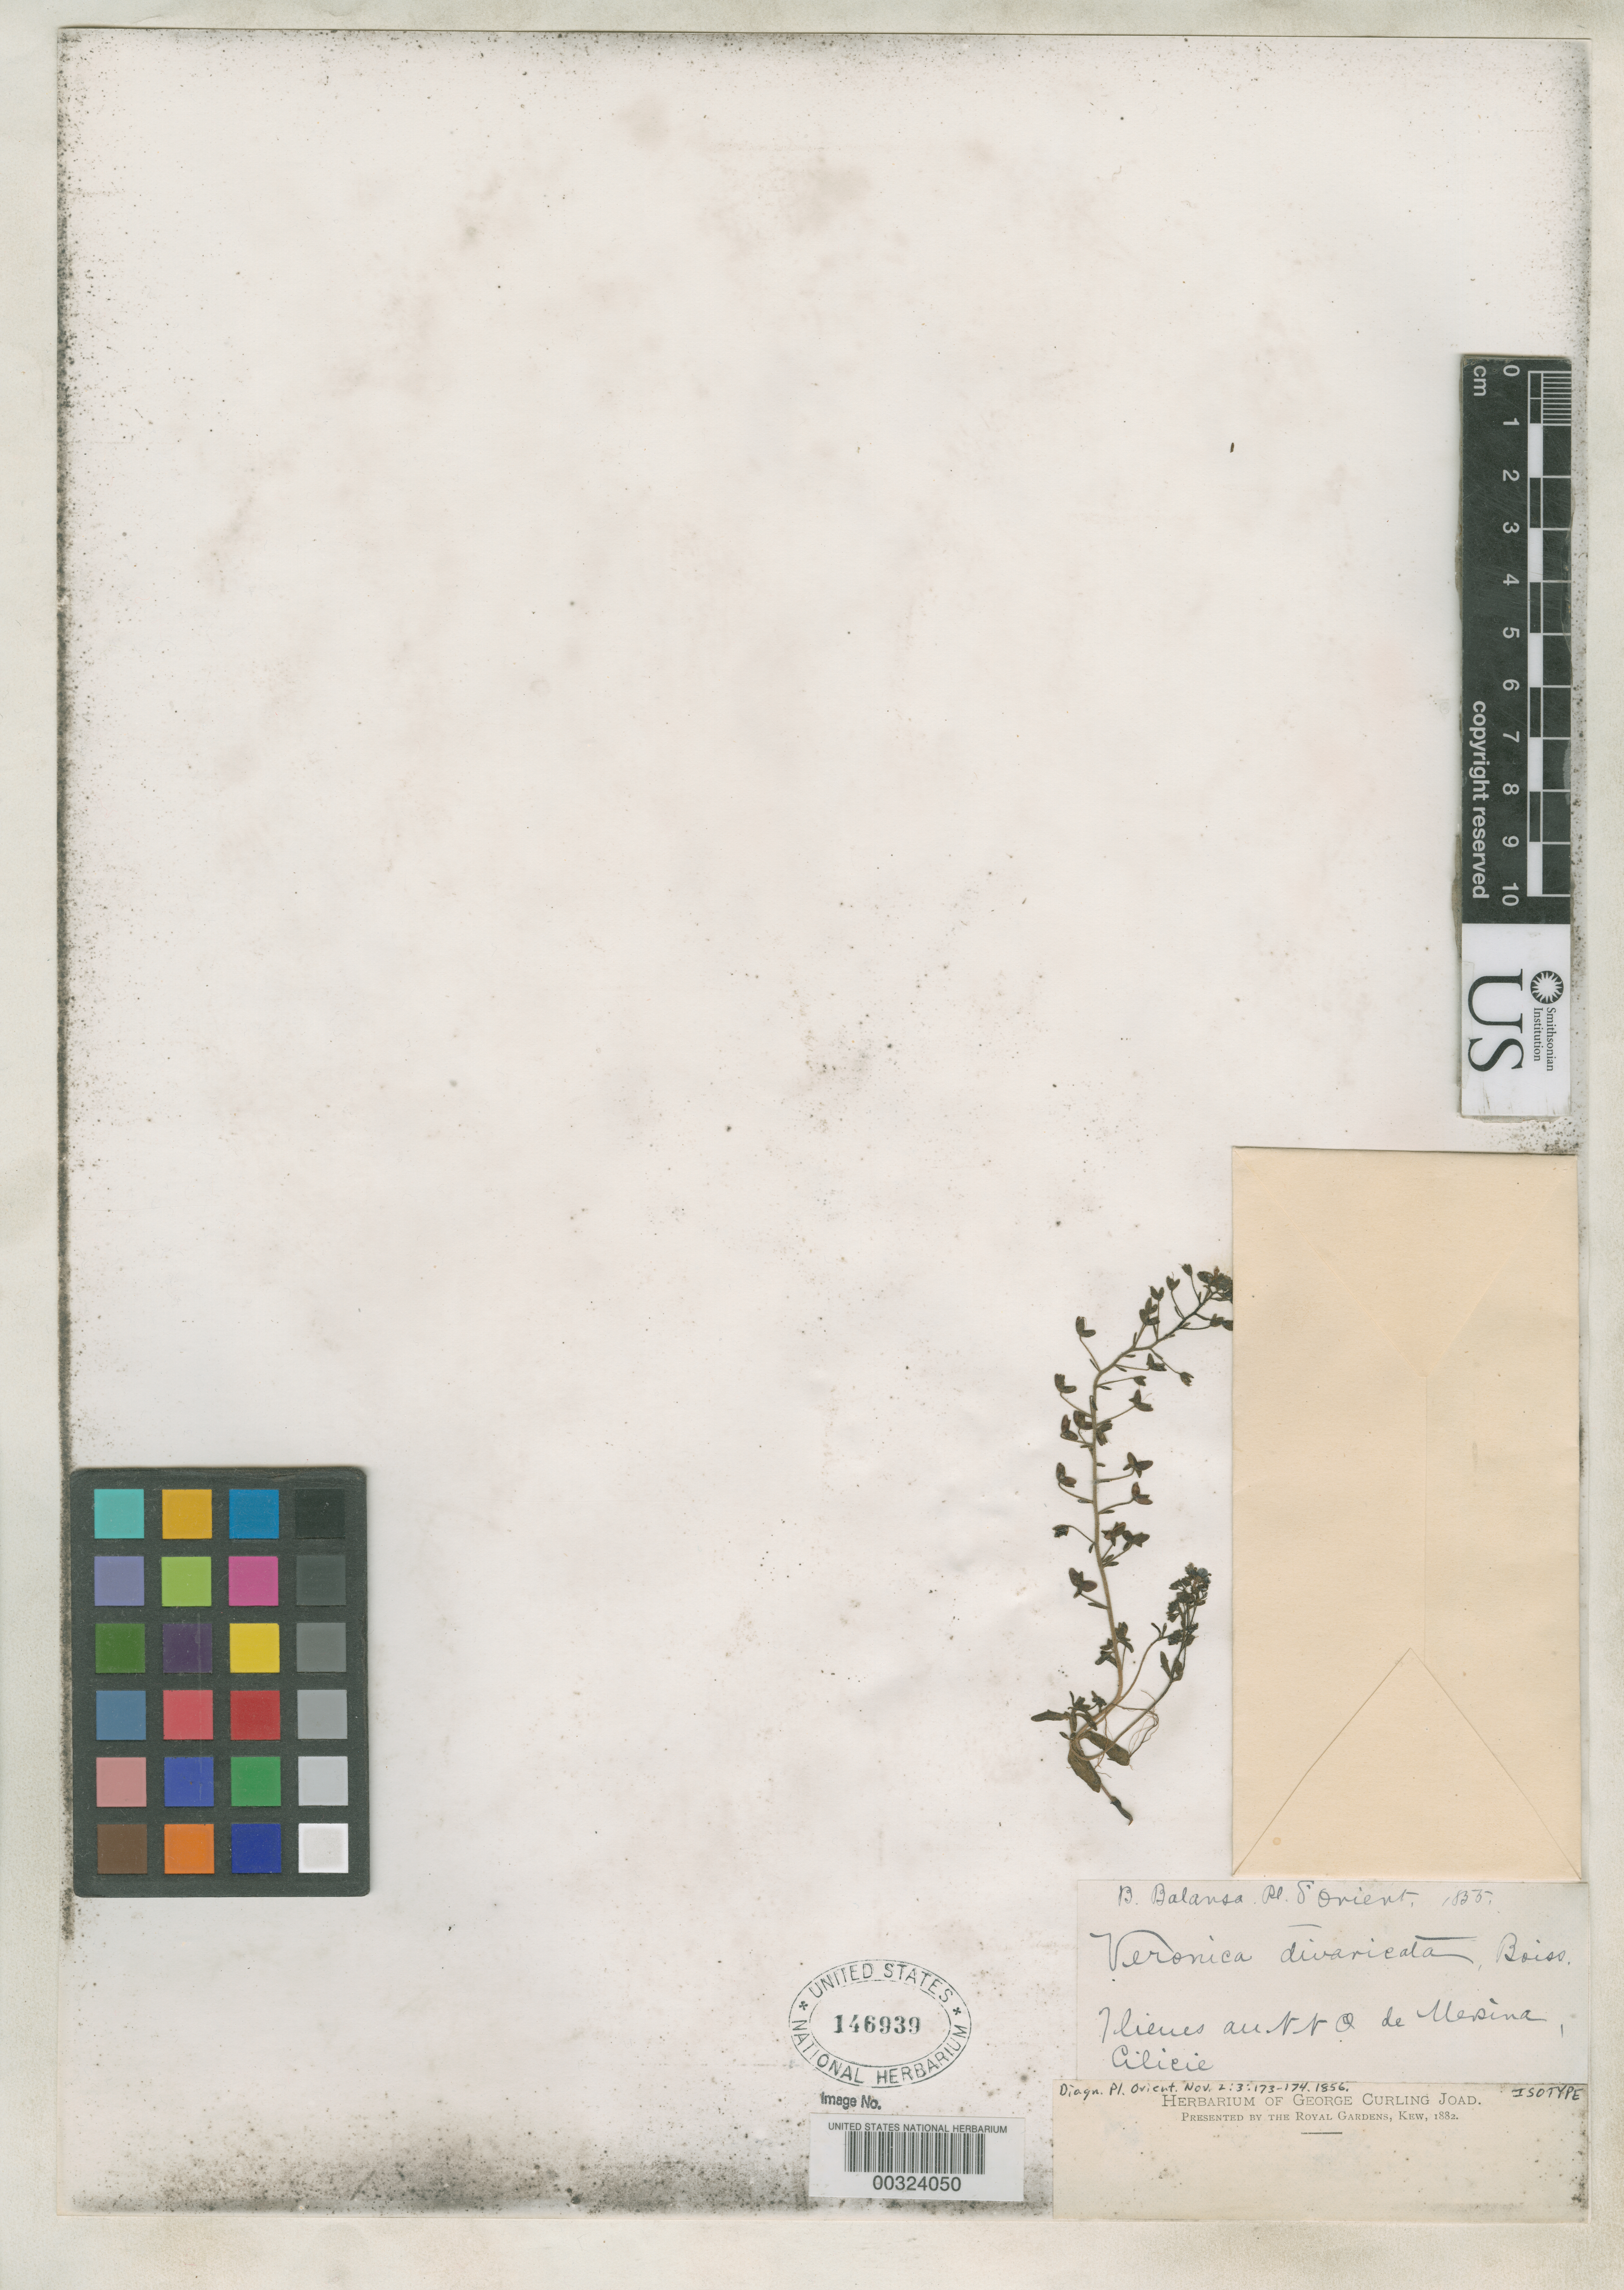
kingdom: Plantae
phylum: Tracheophyta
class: Magnoliopsida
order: Lamiales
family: Plantaginaceae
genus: Veronica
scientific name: Veronica divaricata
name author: Boiss. & Balansa in Boiss.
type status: Isotype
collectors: B. Balansa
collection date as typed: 1855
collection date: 1855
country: Turkey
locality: Nno Demersina, Cilicia.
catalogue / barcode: US 146939